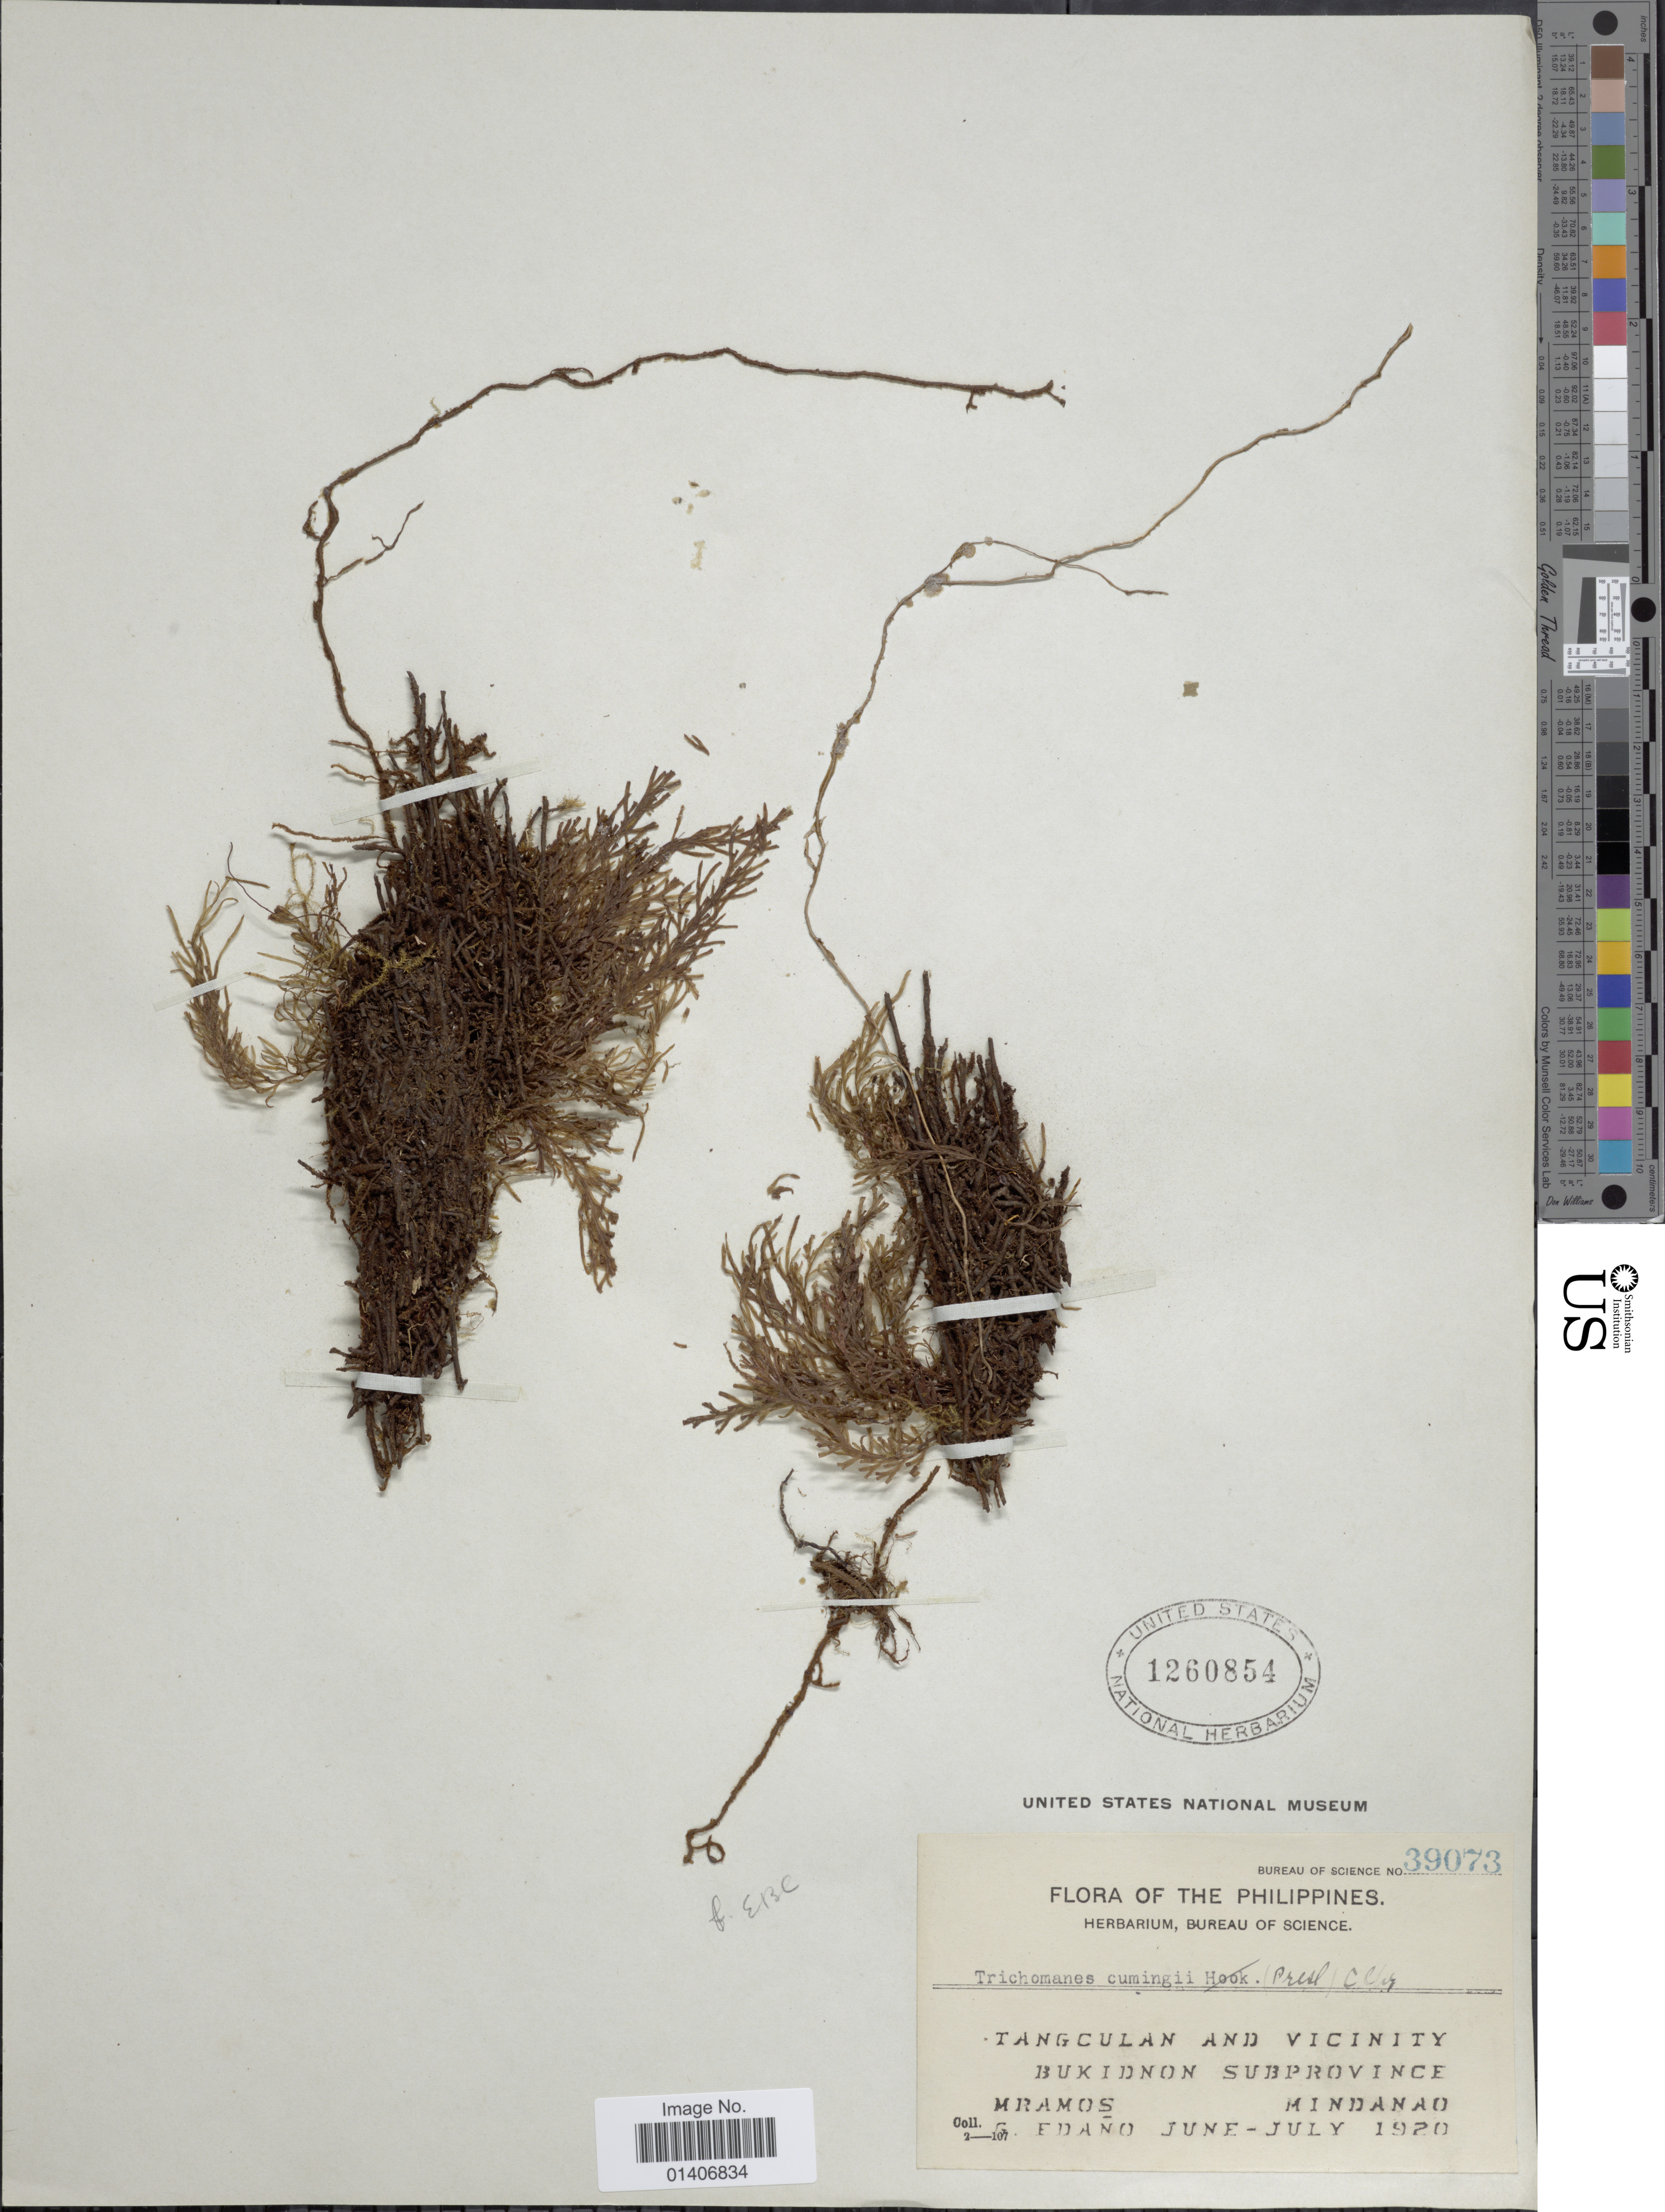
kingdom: Plantae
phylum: Tracheophyta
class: Polypodiopsida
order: Hymenophyllales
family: Hymenophyllaceae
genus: Abrodictyum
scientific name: Abrodictyum cumingii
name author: C. Presl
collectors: M. Ramos & G. Edaño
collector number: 39073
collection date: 1920-06/1920-07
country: Philippines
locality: Tangculan and vicinity Bukidnon subprovince, Mindanao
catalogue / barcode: US 1260854